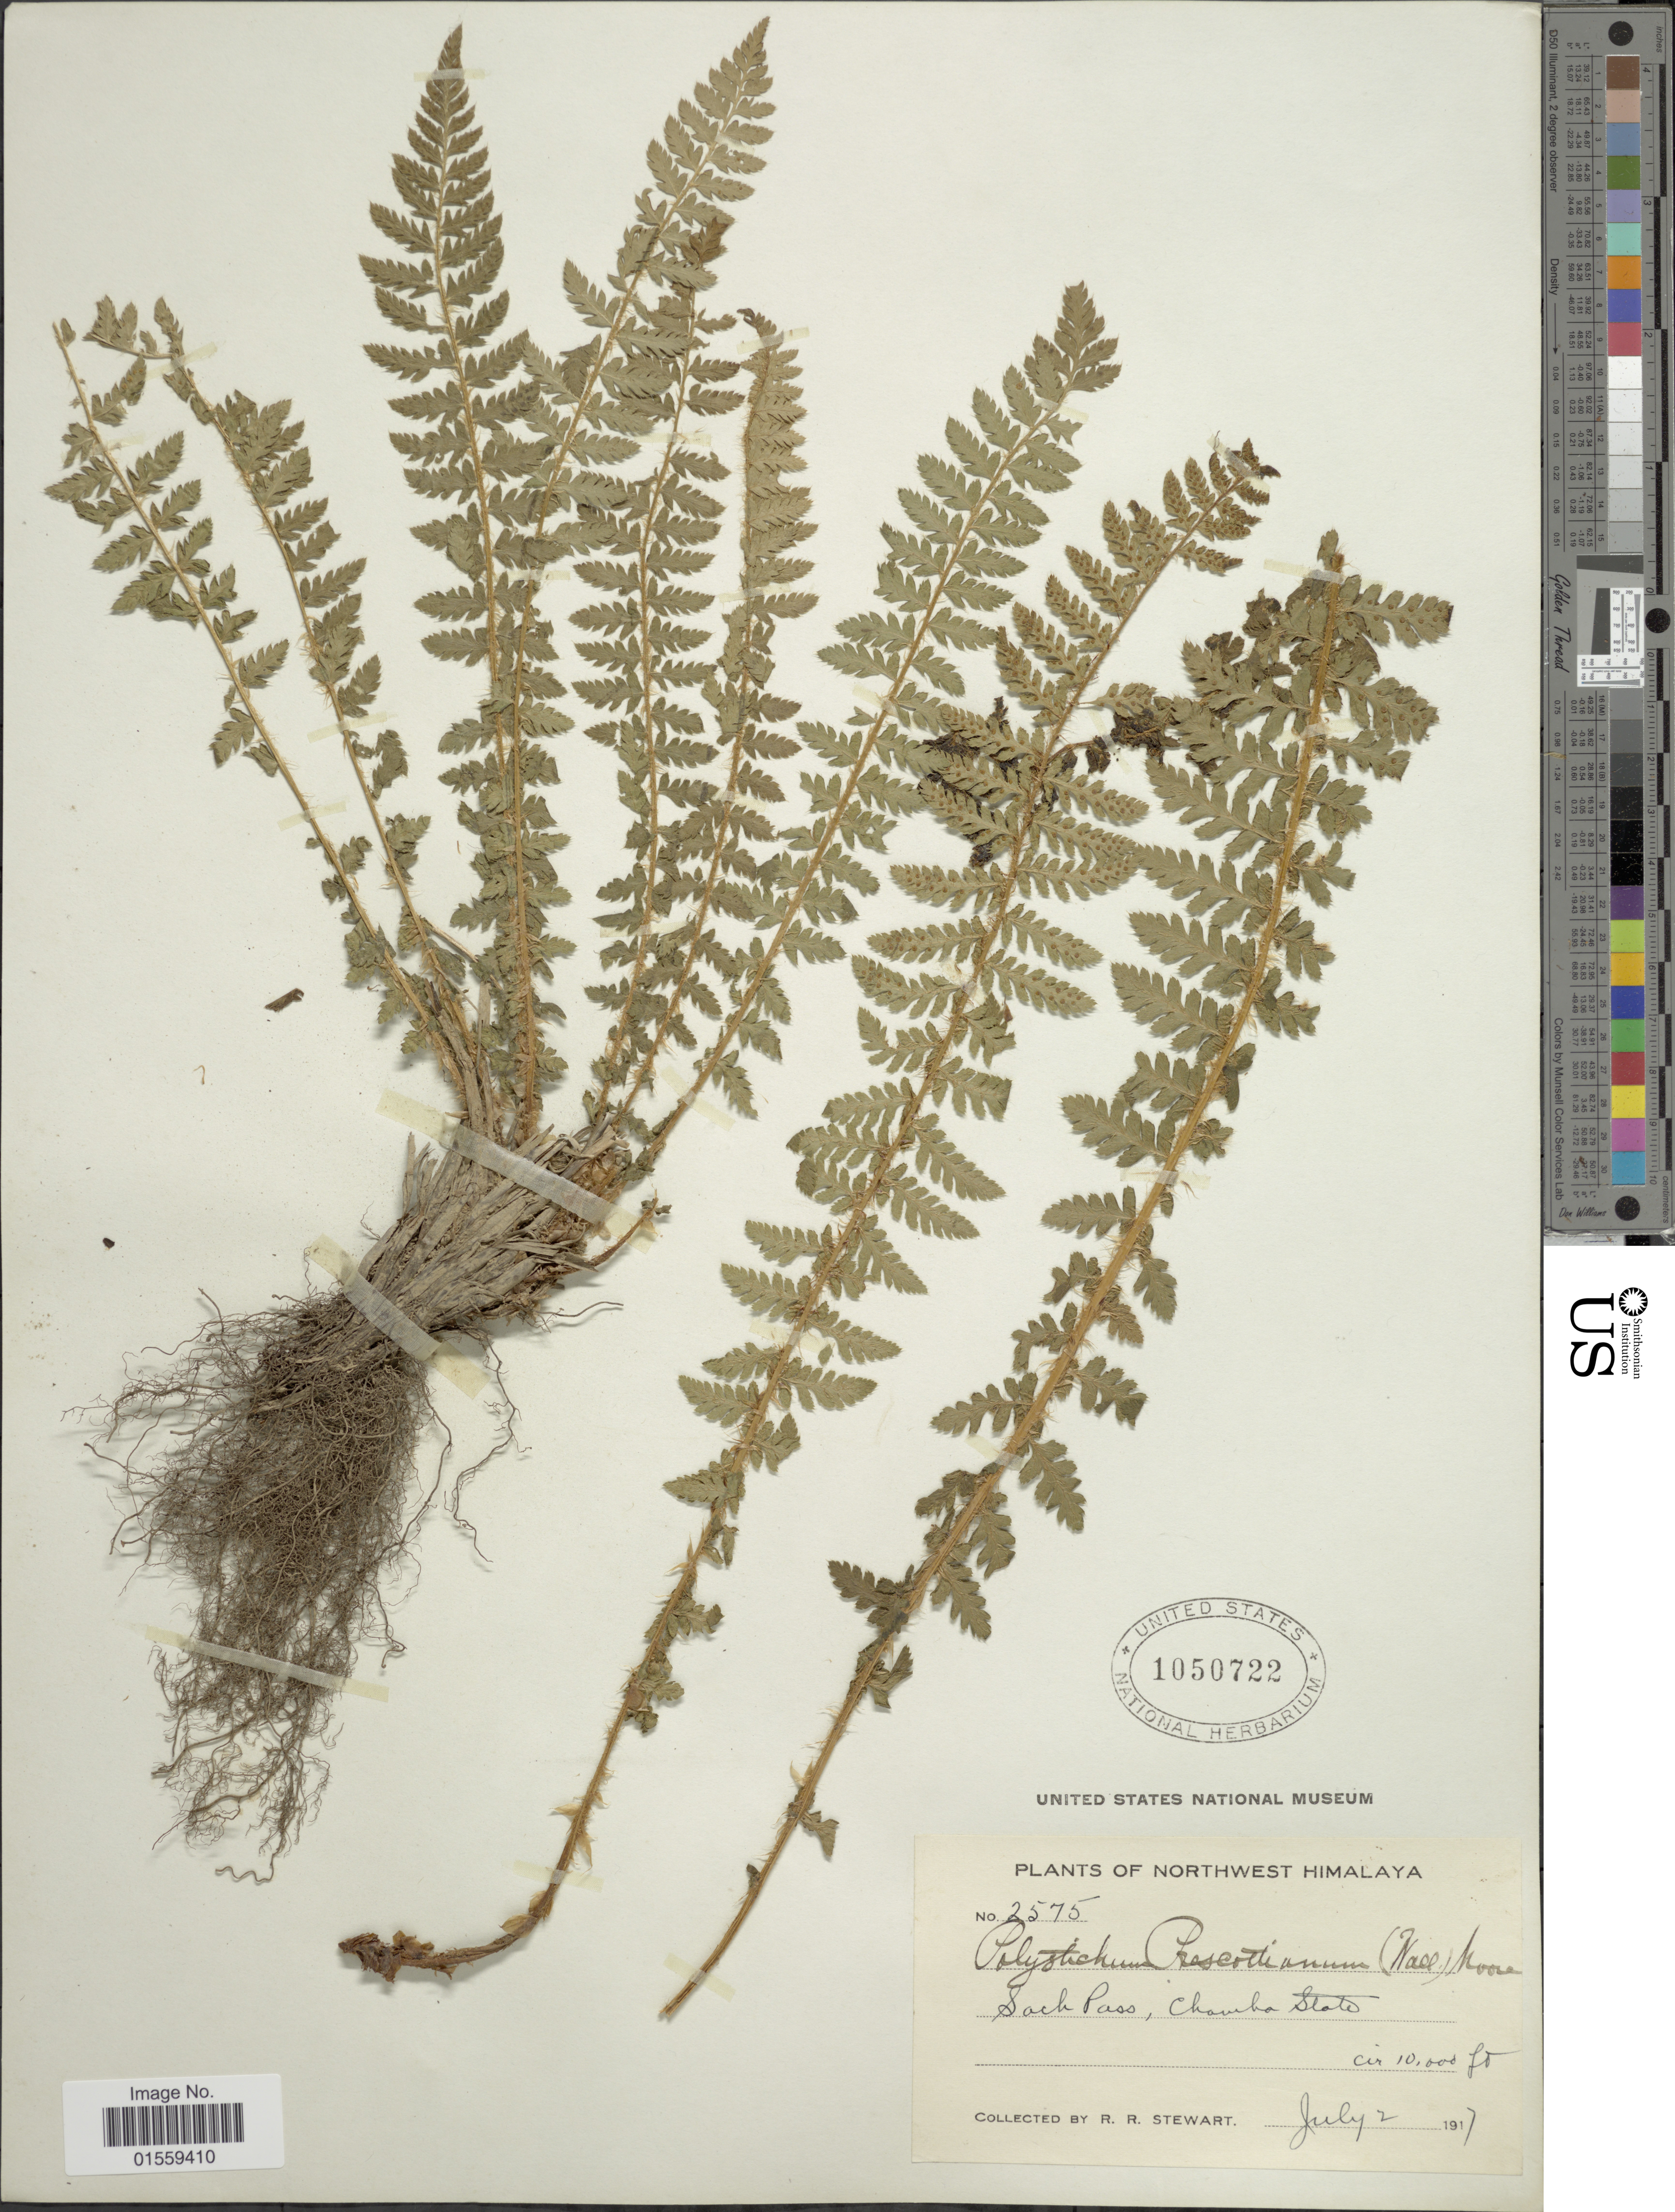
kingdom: Plantae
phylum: Tracheophyta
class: Polypodiopsida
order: Polypodiales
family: Dryopteridaceae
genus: Polystichum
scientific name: Polystichum prescottianum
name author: (Wall. ex Mett.) T. Moore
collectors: R. R. Stewart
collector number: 2575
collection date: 1917-07-02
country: India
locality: Northern Himalaya, sach Pass, Chowba State.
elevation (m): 3048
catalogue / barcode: US 1050722